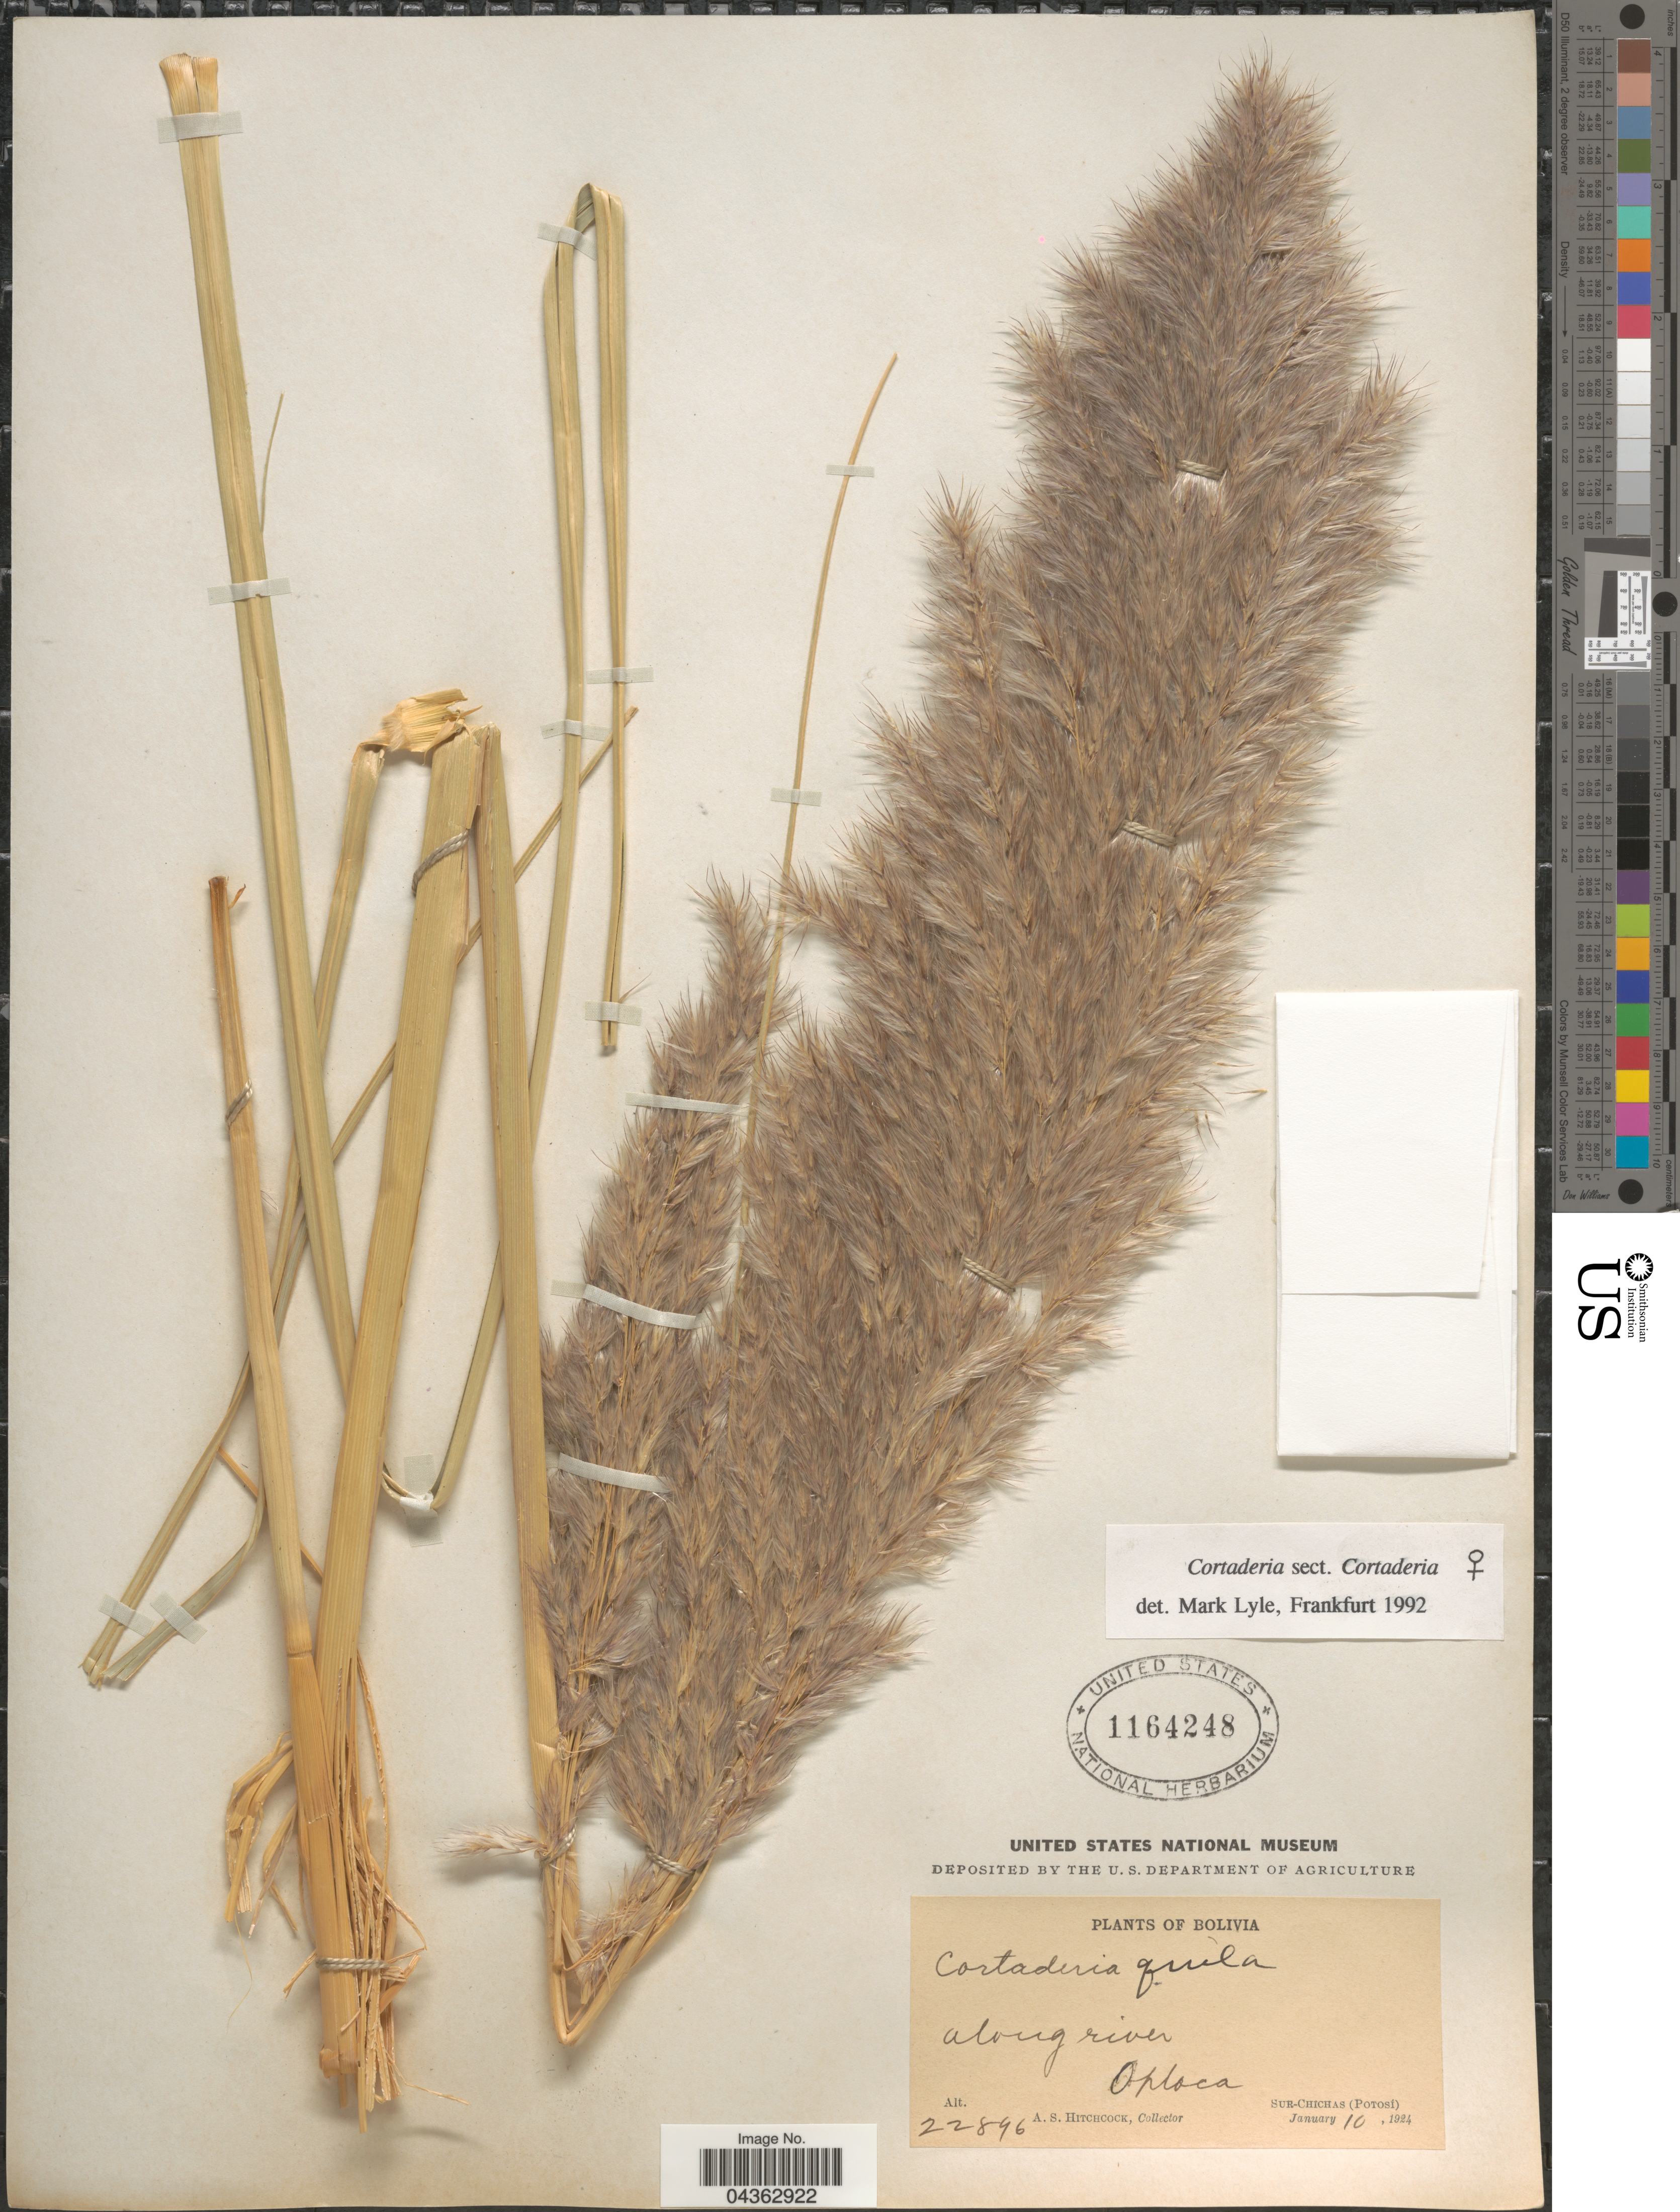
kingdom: Plantae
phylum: Tracheophyta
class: Liliopsida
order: Poales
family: Poaceae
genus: Cortaderia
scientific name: Cortaderia speciosa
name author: (Nees) Stapf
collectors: A. S. Hitchcock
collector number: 22896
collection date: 1924-01-10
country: Bolivia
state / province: Potosi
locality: Along river Oploca. Sur-Chichas.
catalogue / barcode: US 1164248